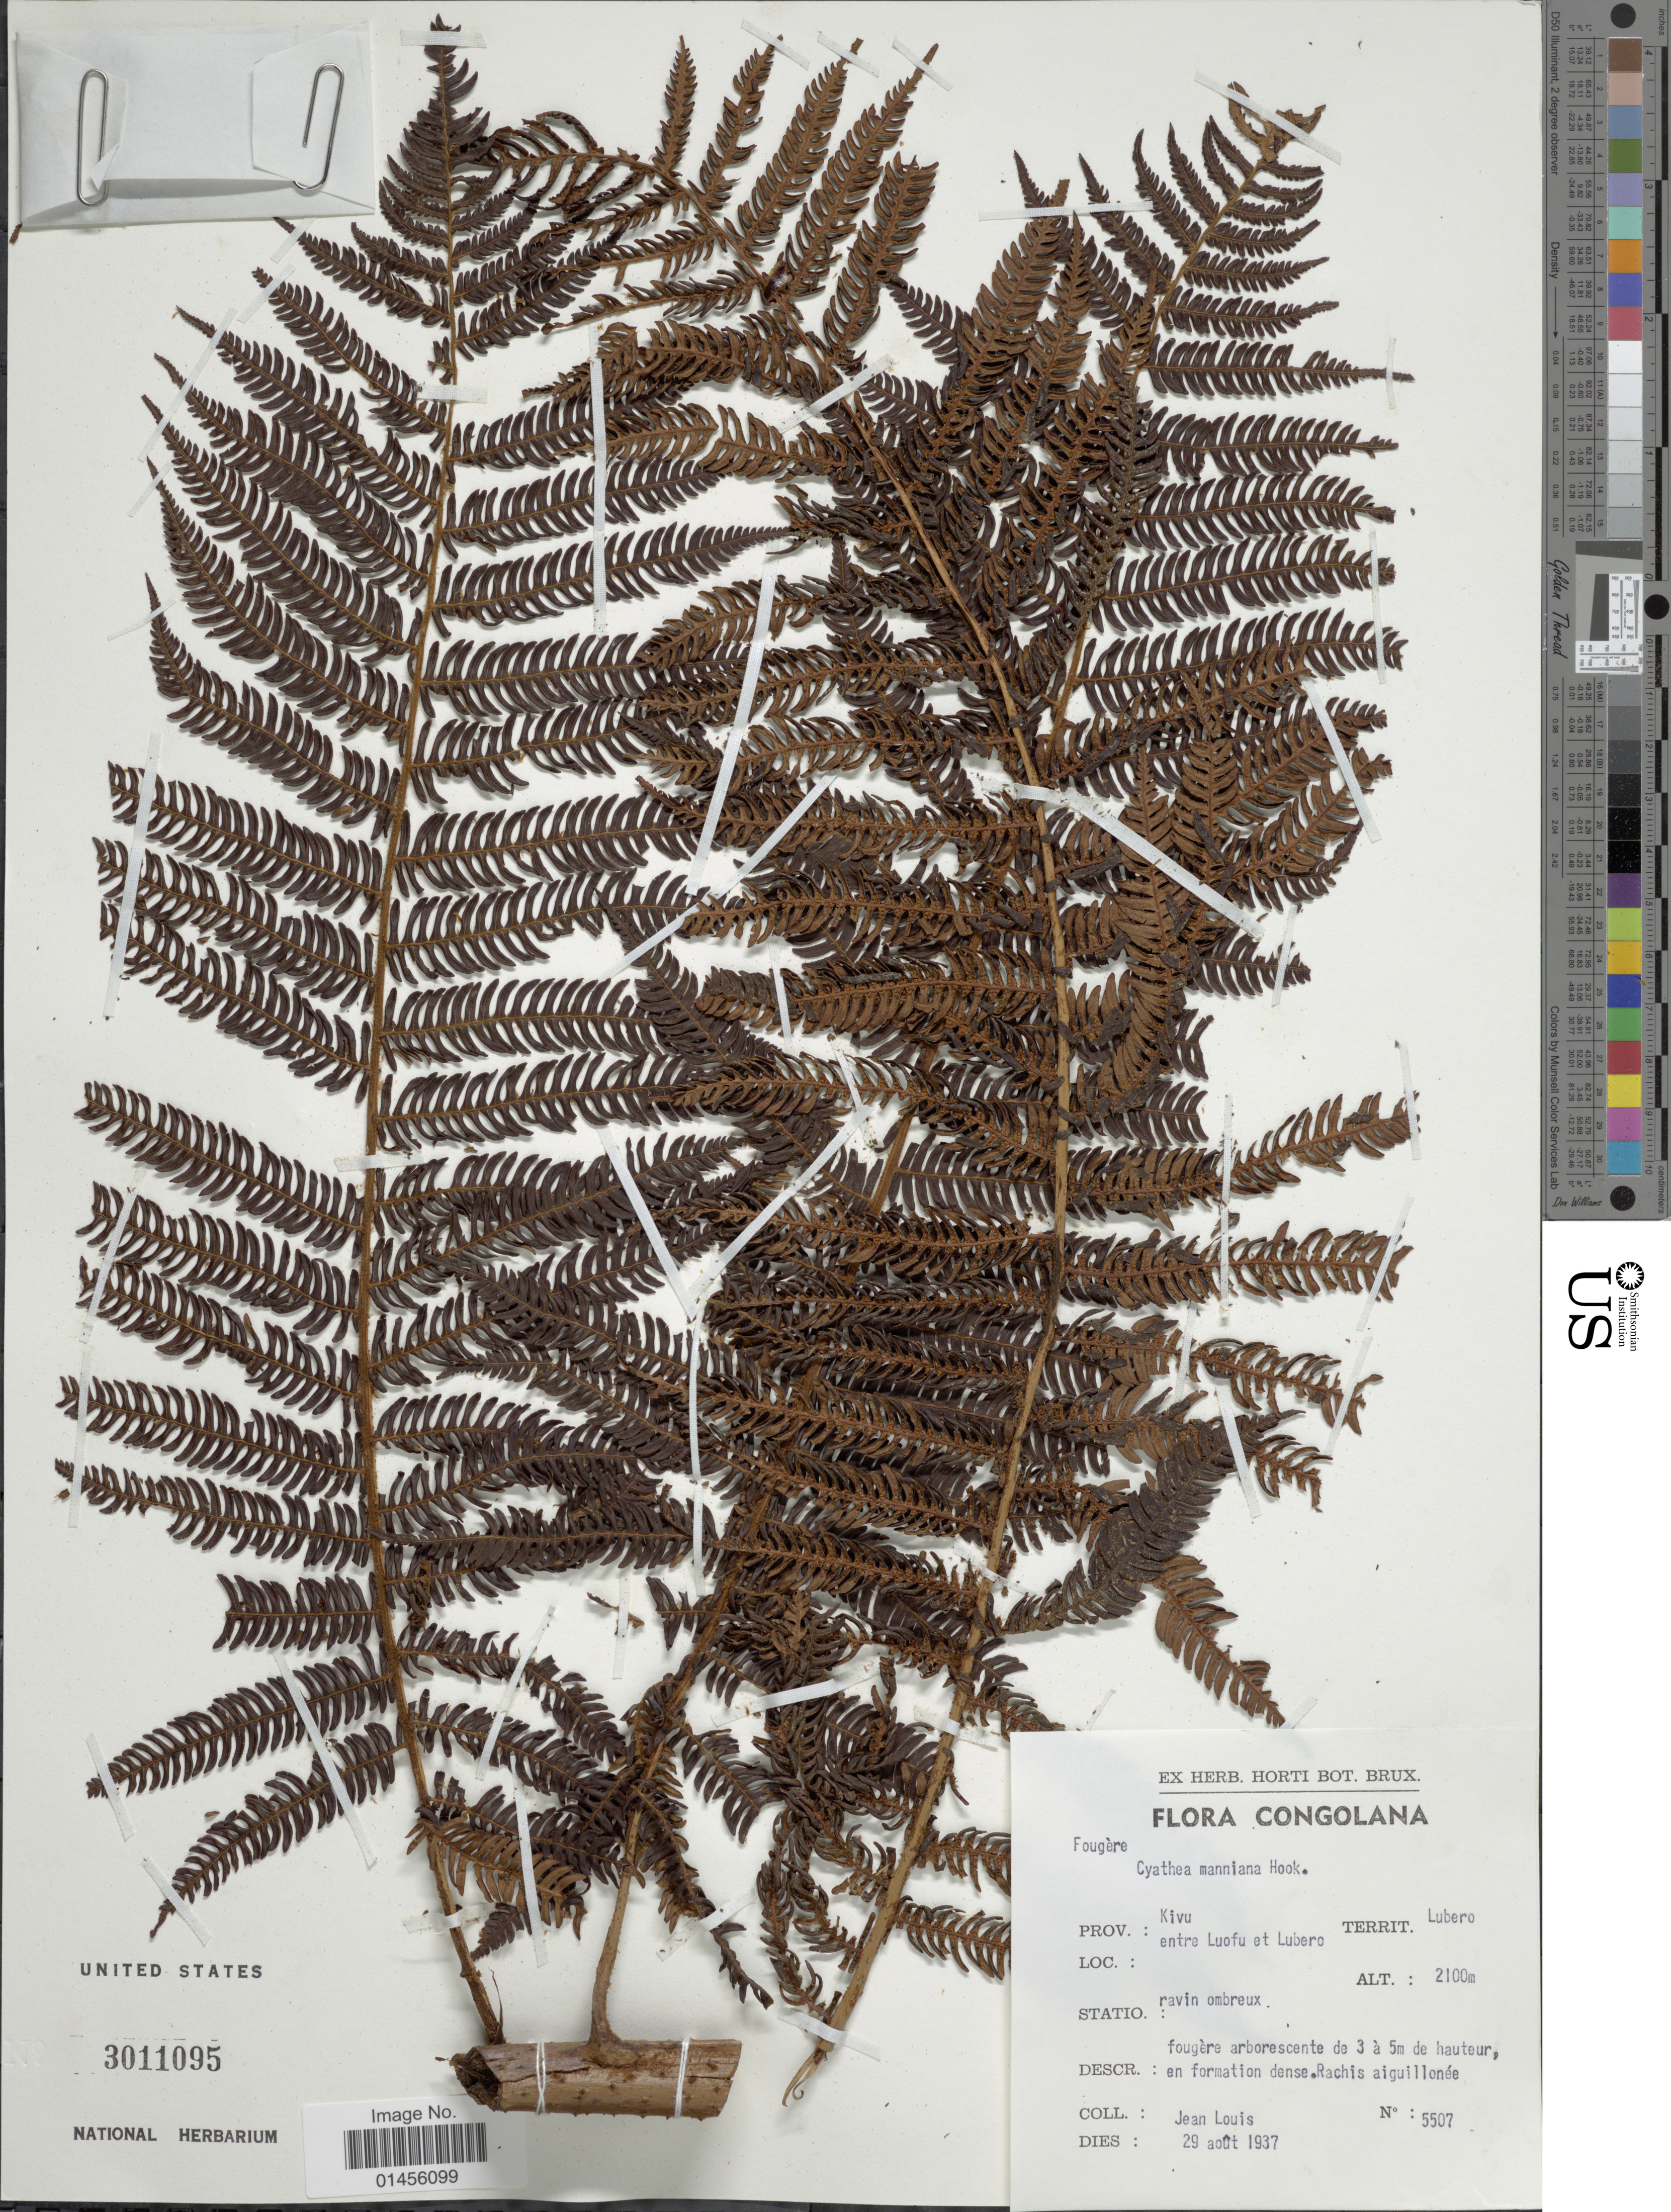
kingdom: Plantae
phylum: Tracheophyta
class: Polypodiopsida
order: Cyatheales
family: Cyatheaceae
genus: Alsophila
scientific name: Alsophila manniana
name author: (Hook.) R.M. Tryon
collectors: J. Louis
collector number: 5507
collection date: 1937-08-29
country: Congo, Democratic Republic of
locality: Congolana, Kivu entre Loufu et Lubero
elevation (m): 2100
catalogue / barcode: US 3011095